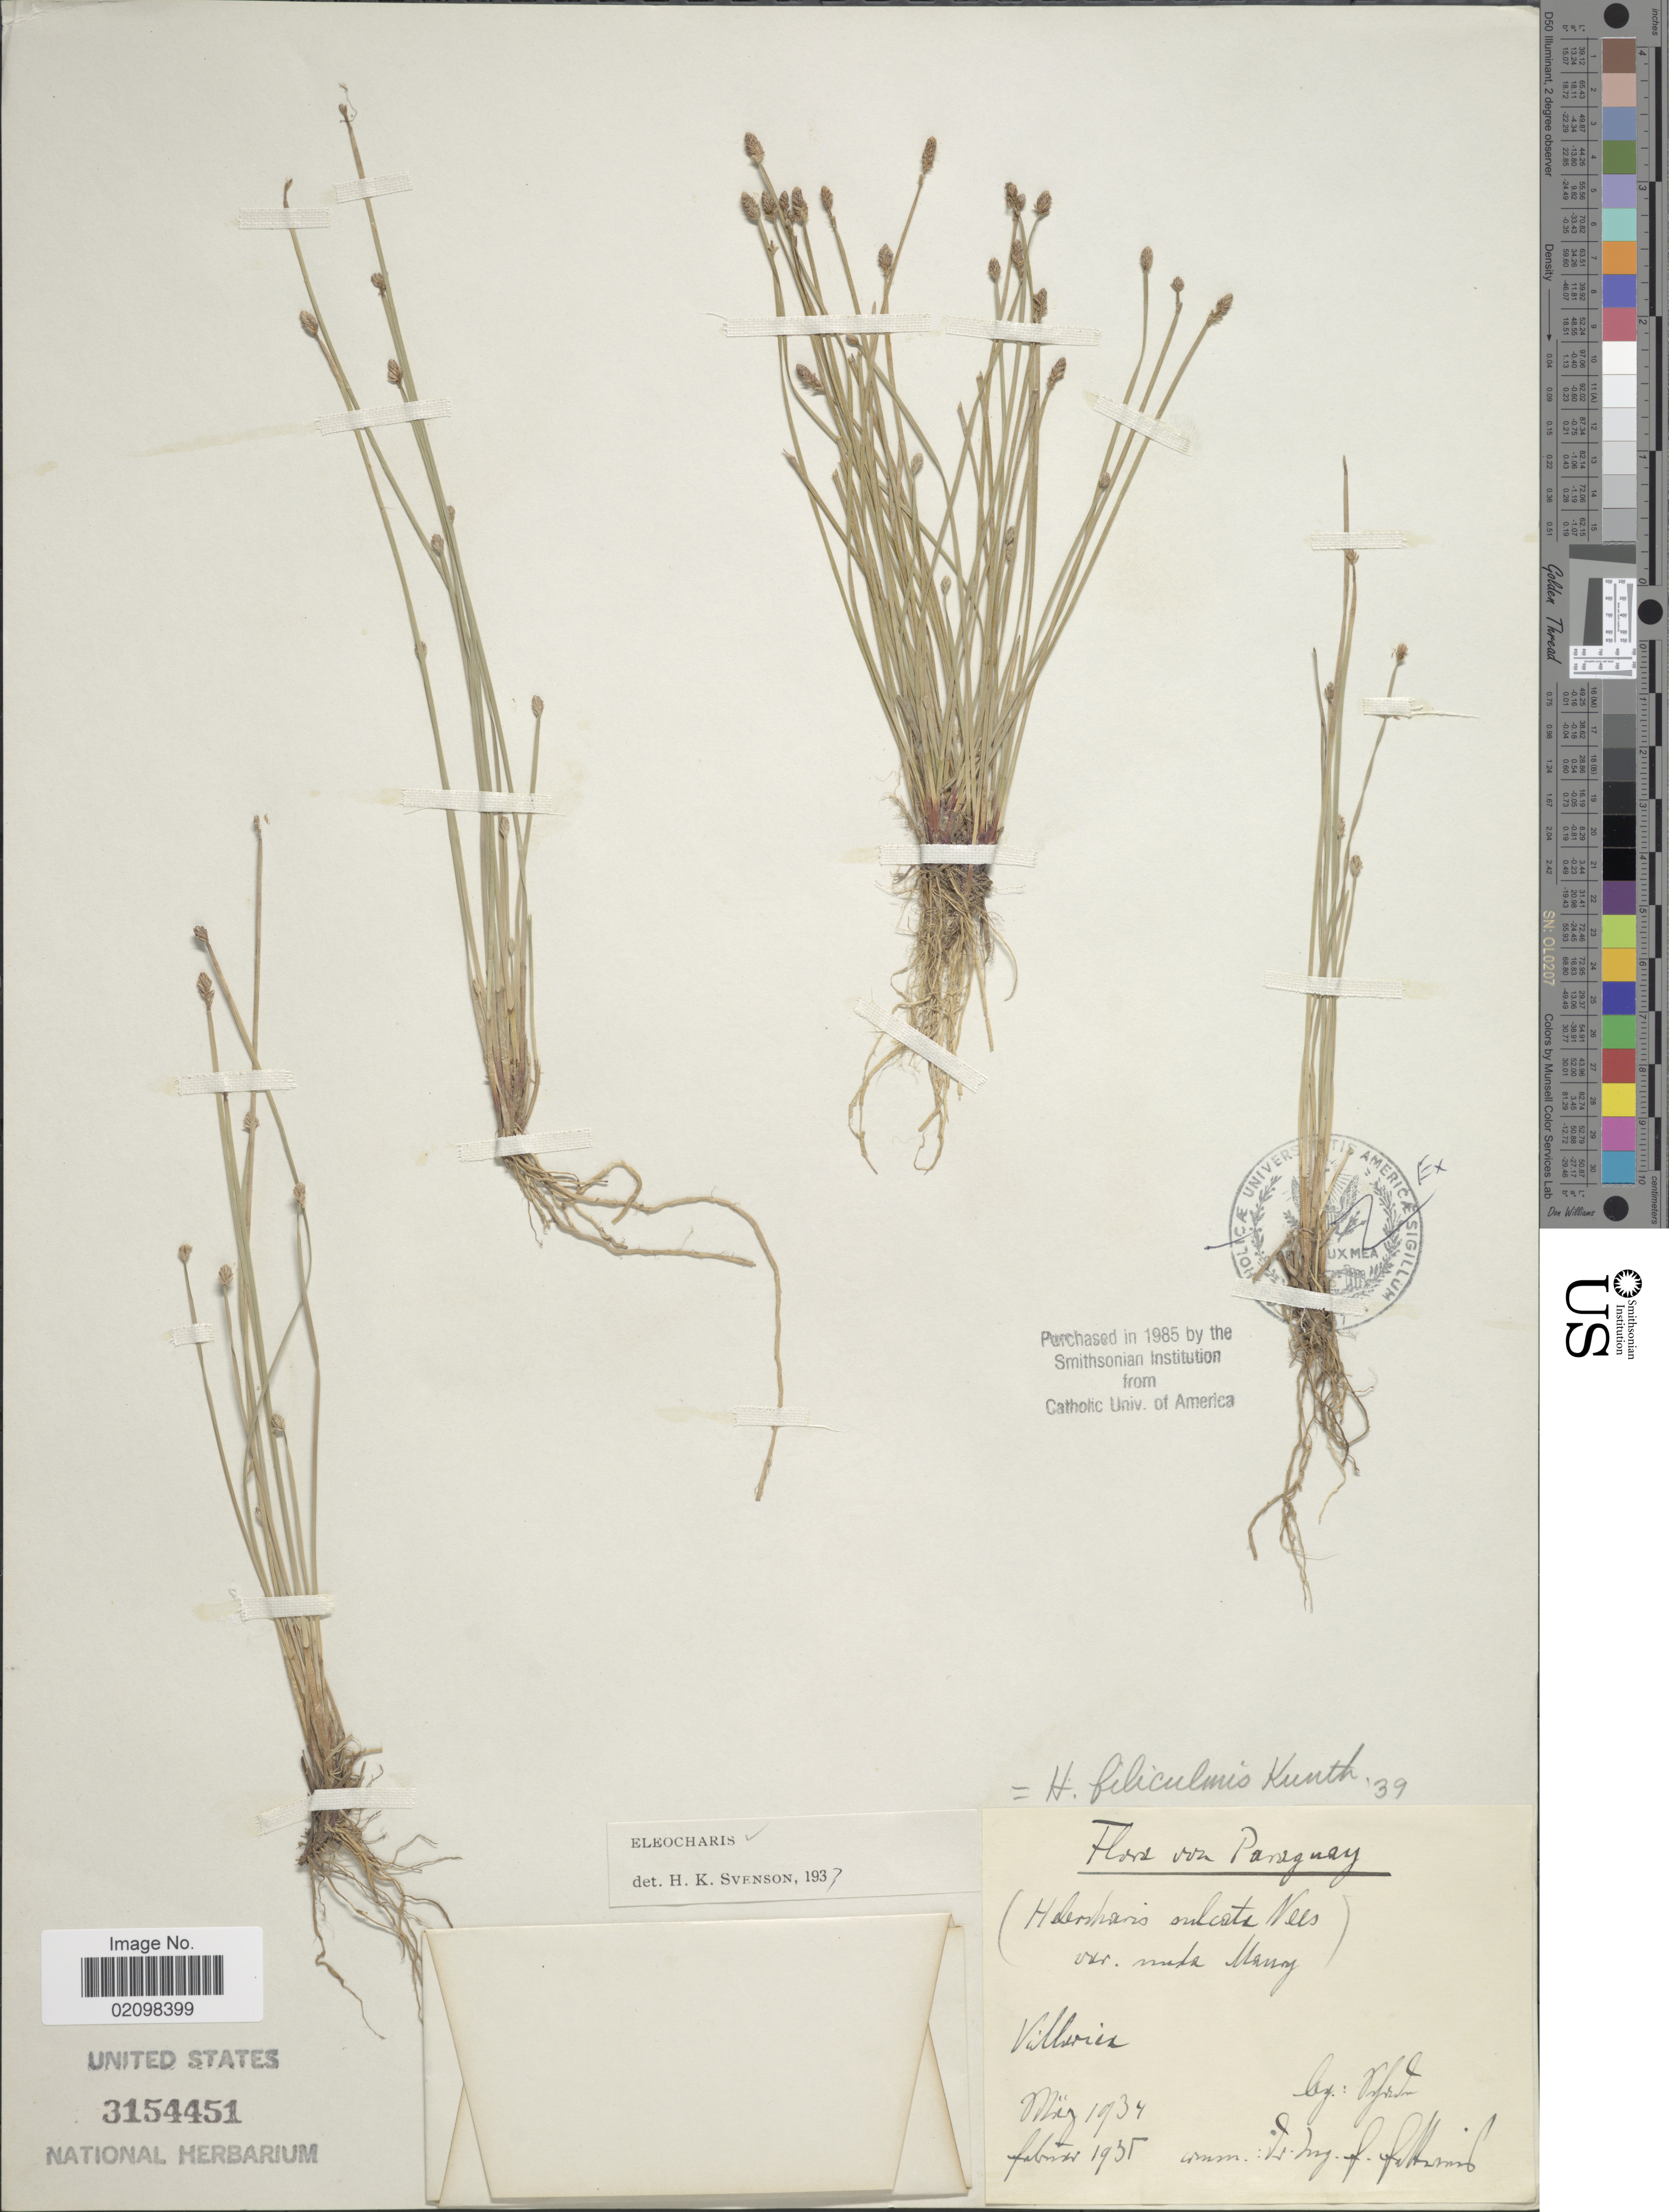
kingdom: Plantae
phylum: Tracheophyta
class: Liliopsida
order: Poales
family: Cyperaceae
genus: Eleocharis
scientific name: Eleocharis filiculmis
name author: Kunth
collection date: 1934-05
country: Paraguay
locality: Villarrica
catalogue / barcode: US 3154451